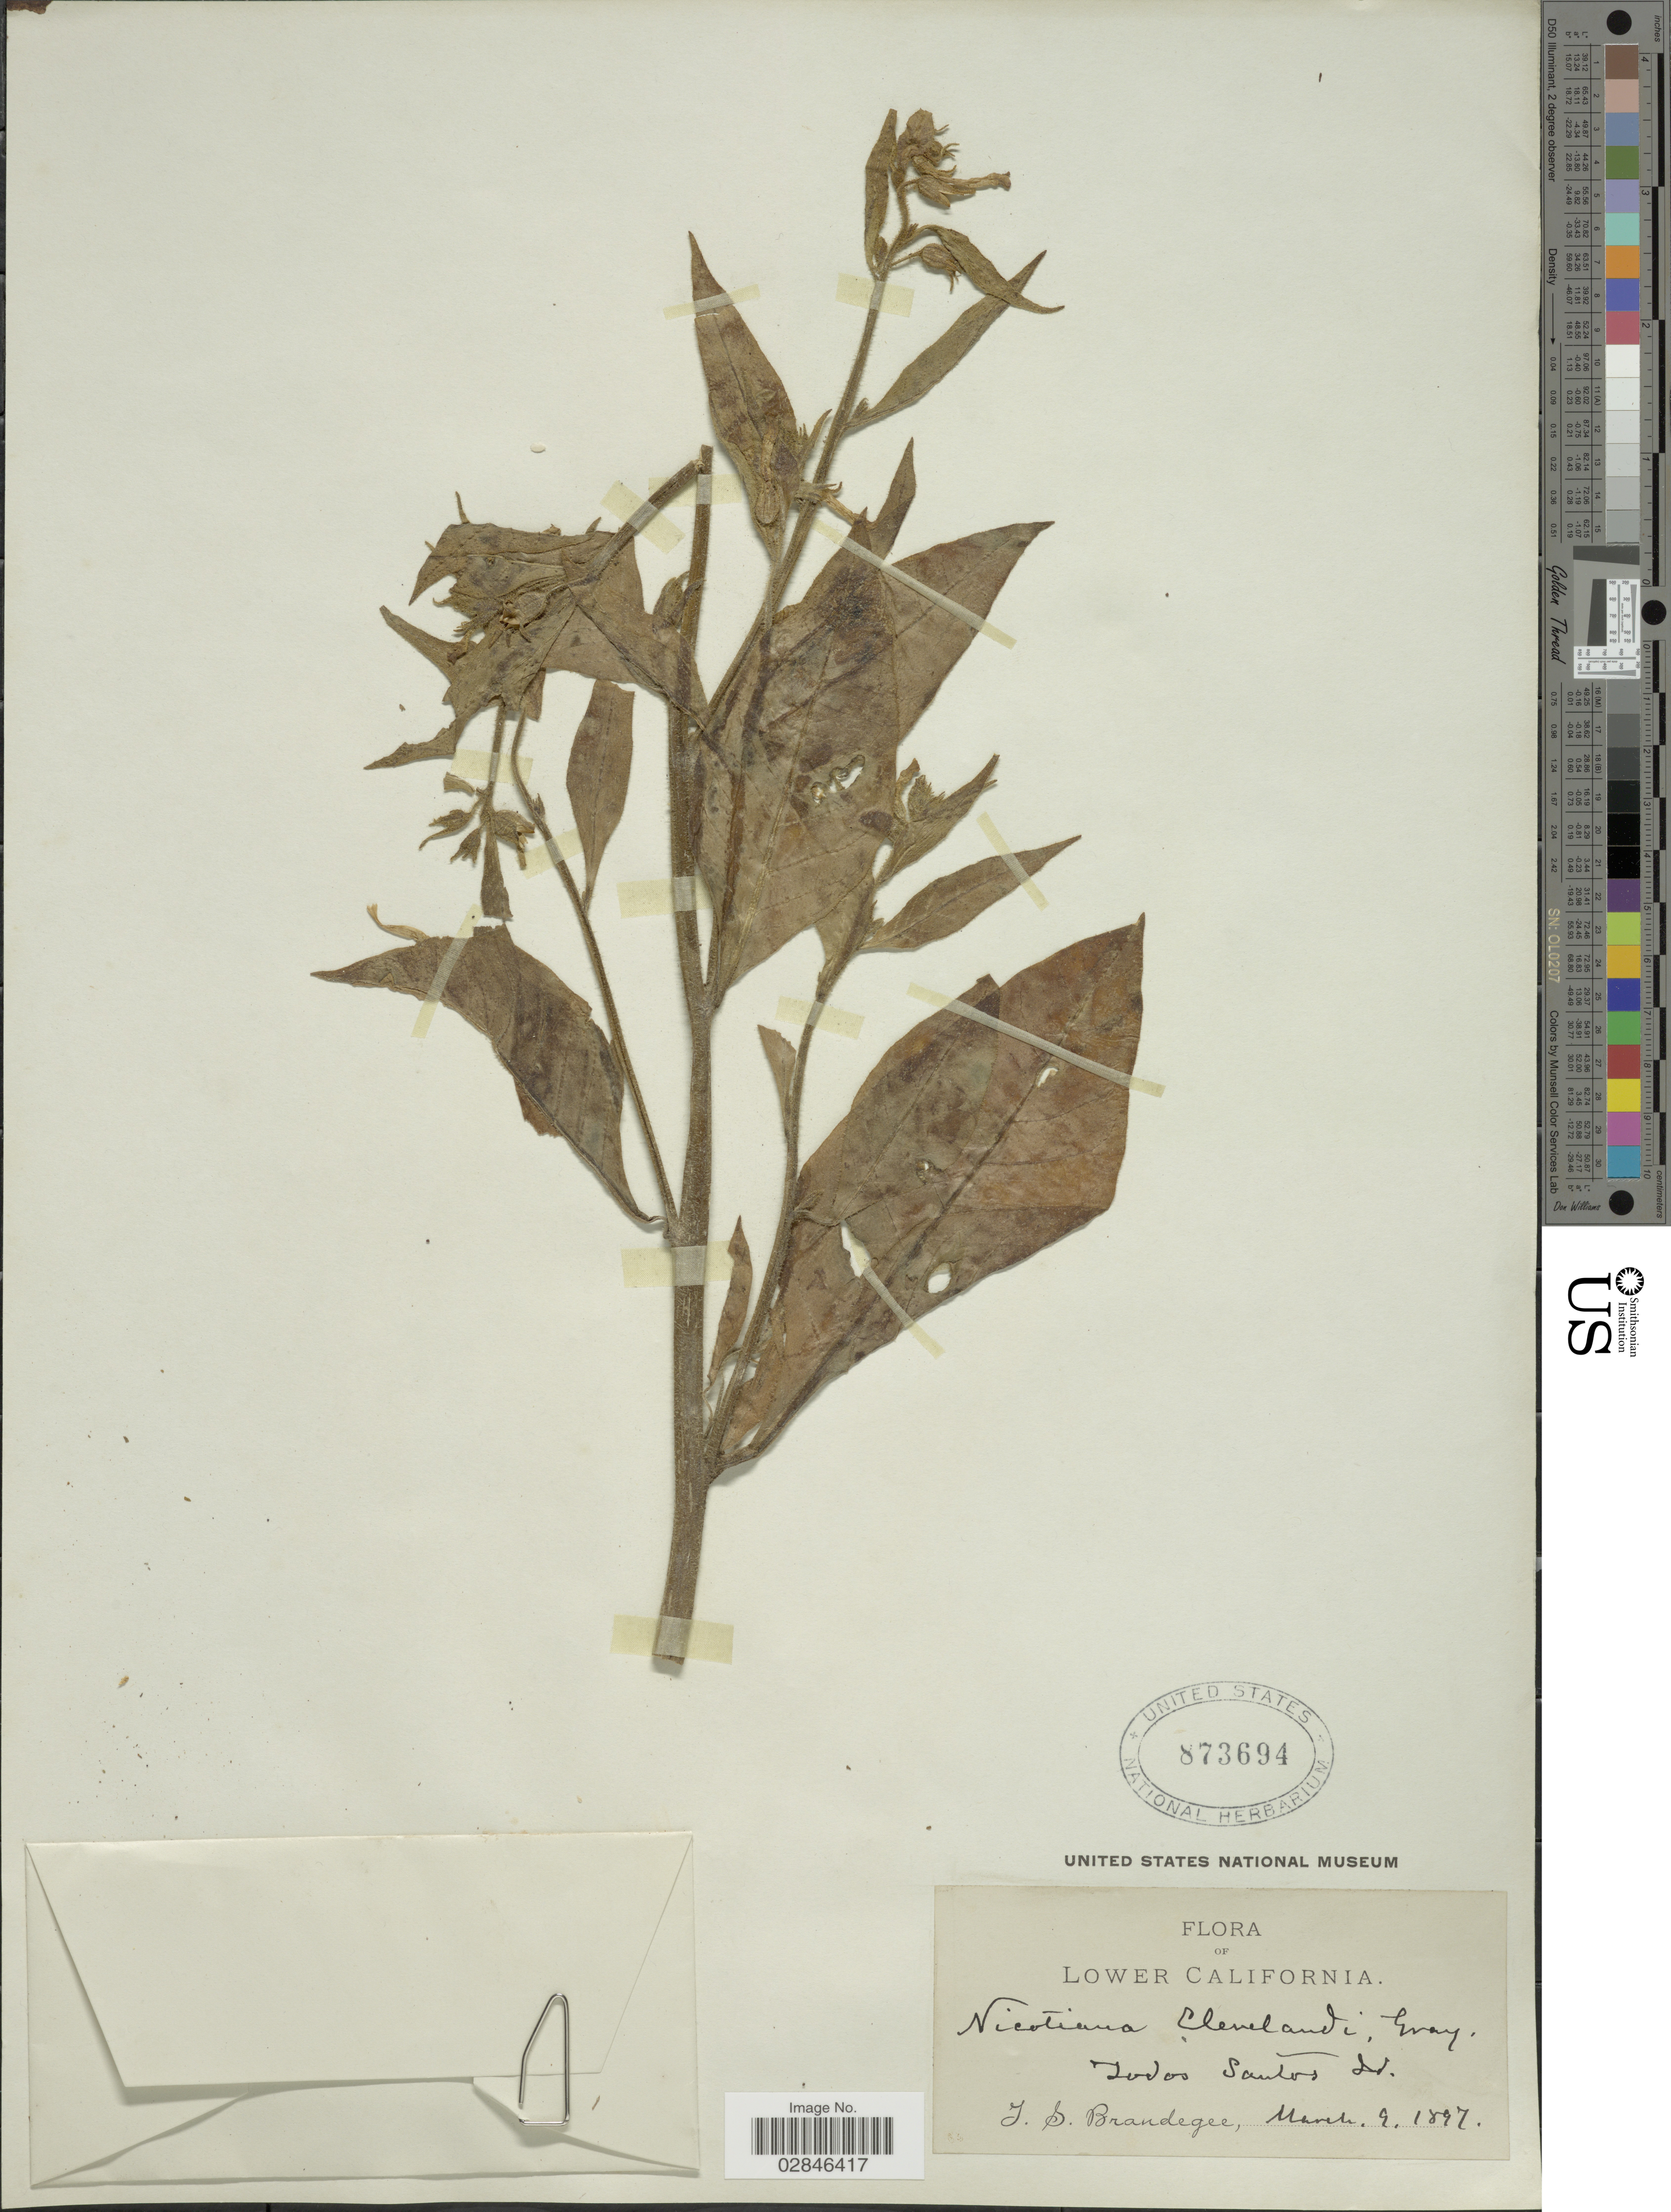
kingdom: Plantae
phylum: Tracheophyta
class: Magnoliopsida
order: Solanales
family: Solanaceae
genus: Nicotiana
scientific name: Nicotiana clevelandii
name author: A. Gray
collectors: J. S. Brandegee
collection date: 1897-03-09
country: Mexico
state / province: Baja California Norte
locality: Lower California, Todos Santos Id.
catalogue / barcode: US 873694